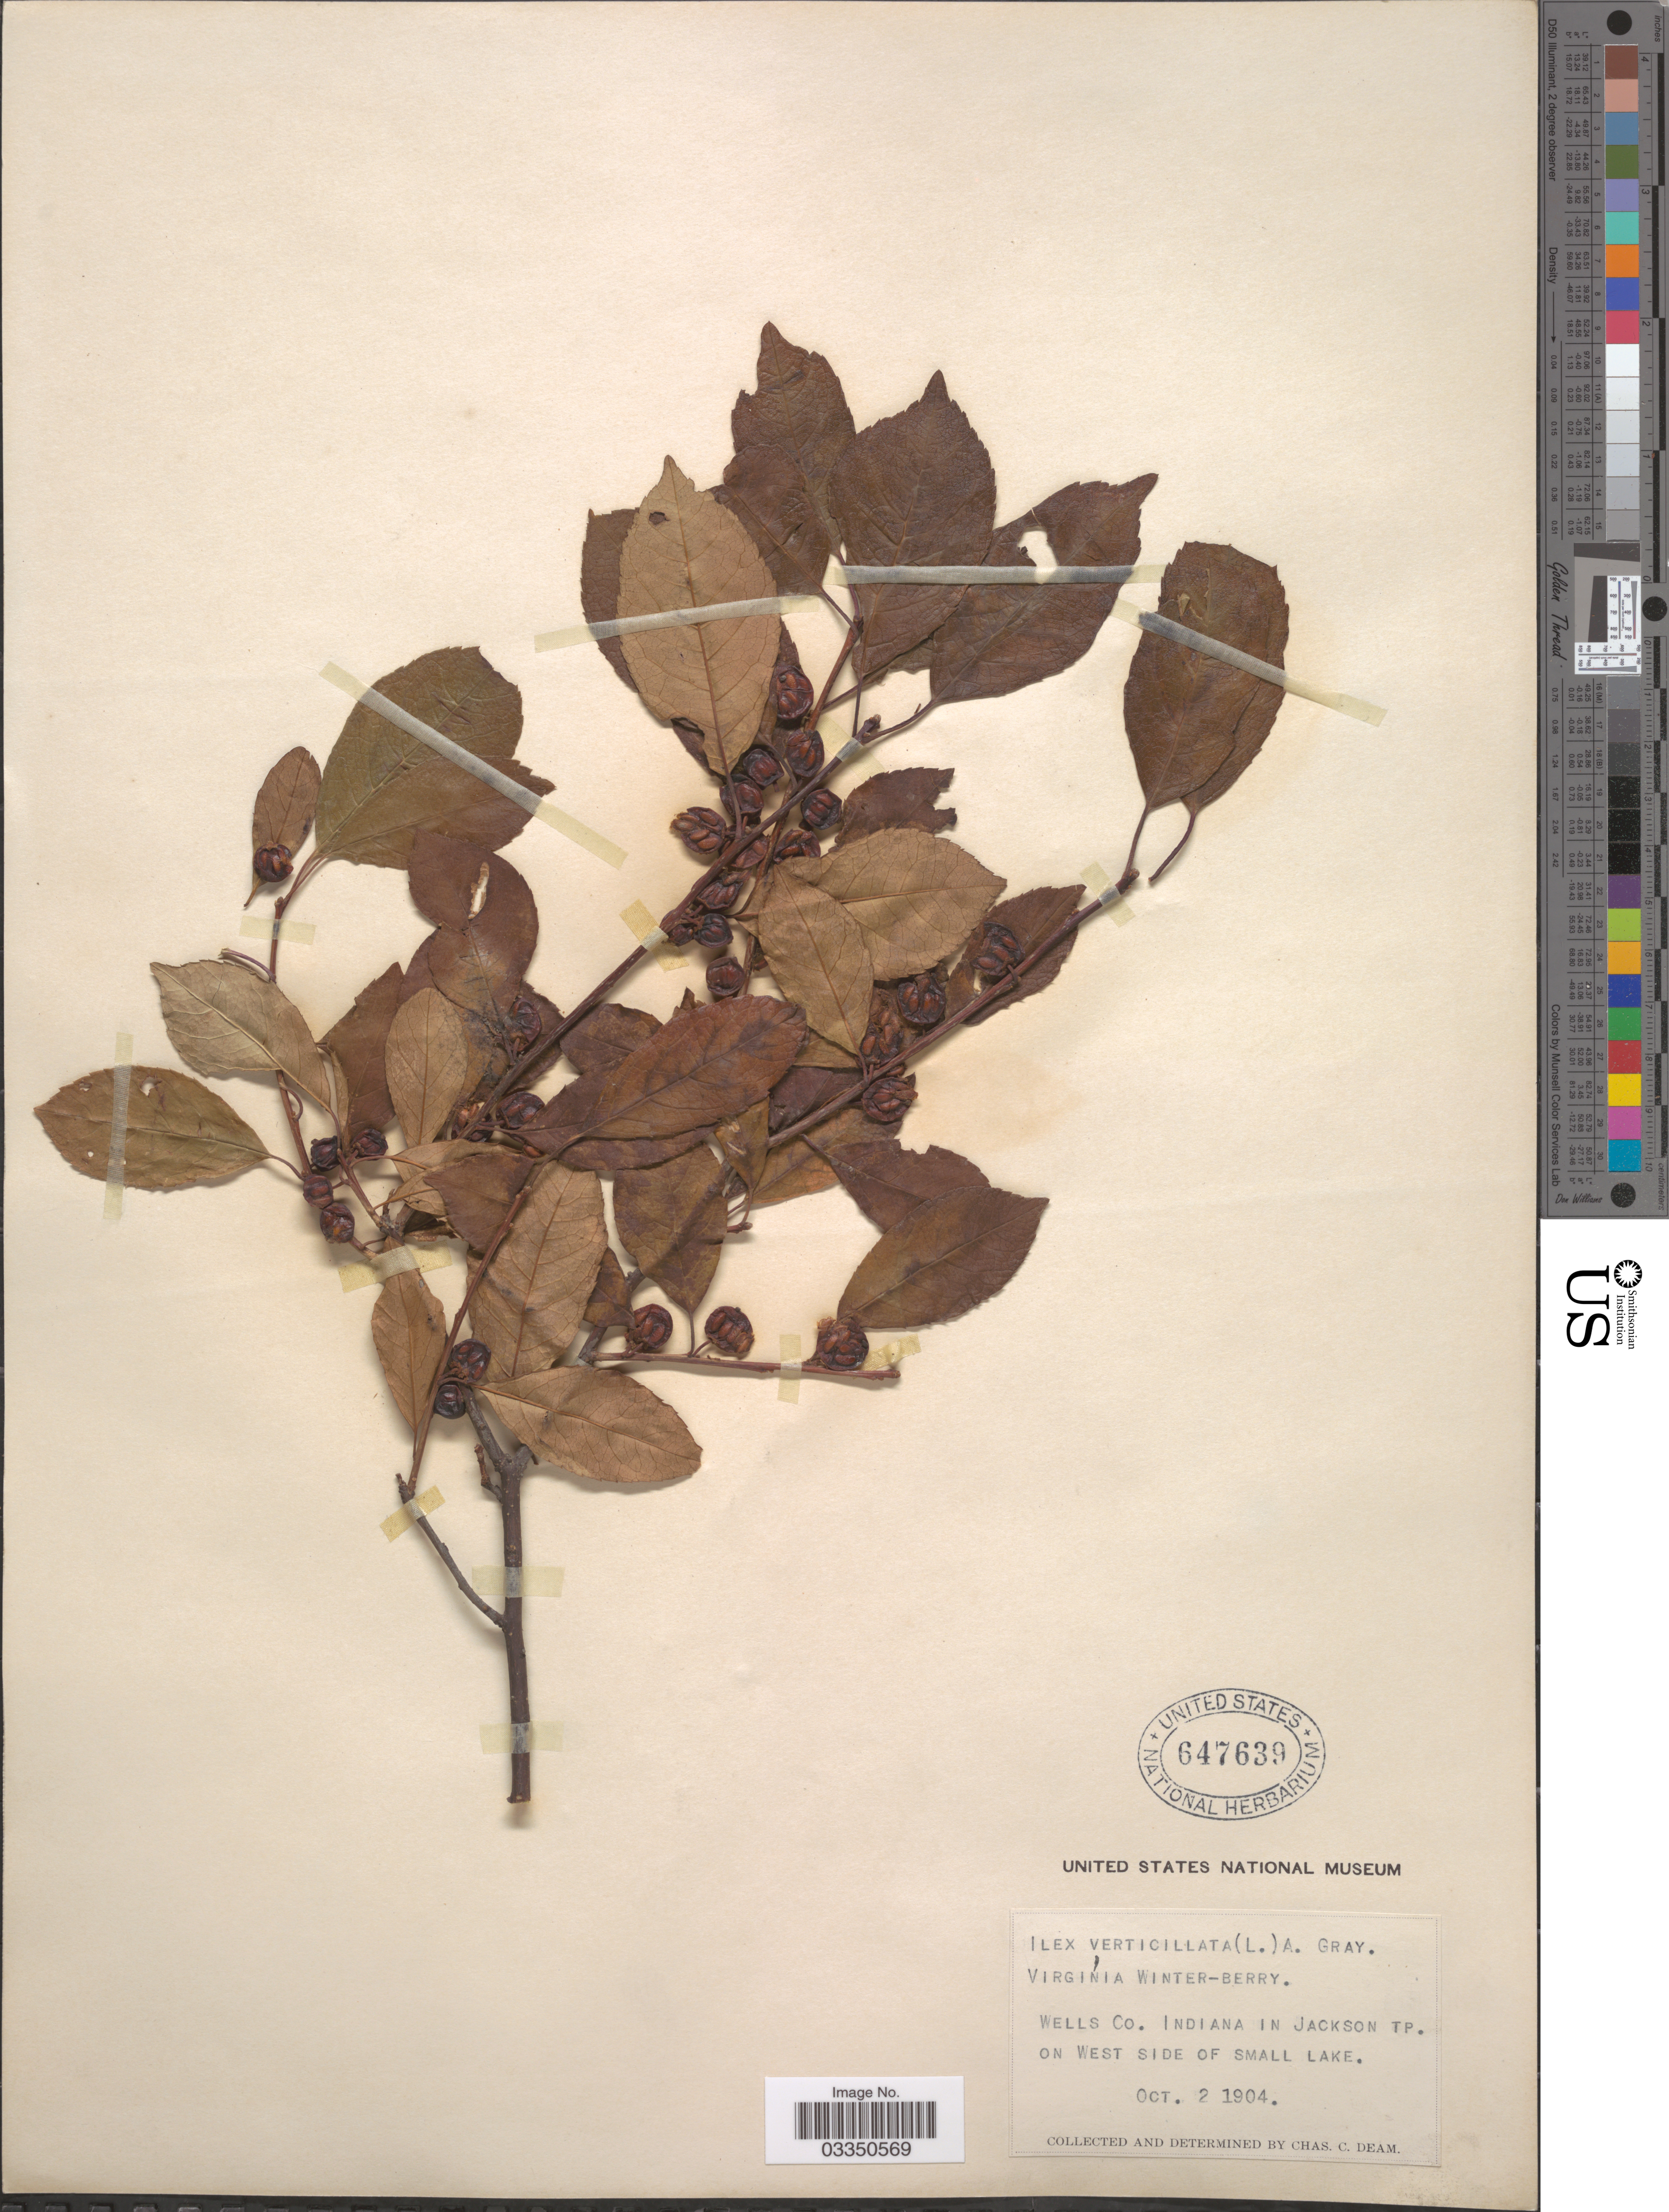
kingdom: Plantae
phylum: Tracheophyta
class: Magnoliopsida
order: Aquifoliales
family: Aquifoliaceae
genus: Ilex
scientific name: Ilex verticillata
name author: (L.) A. Gray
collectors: C. C. Deam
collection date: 1904-10-02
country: United States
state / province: Indiana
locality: Wells Co. Indiana in Jackson Tp. on west side of Small Lake.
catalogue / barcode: US 647639